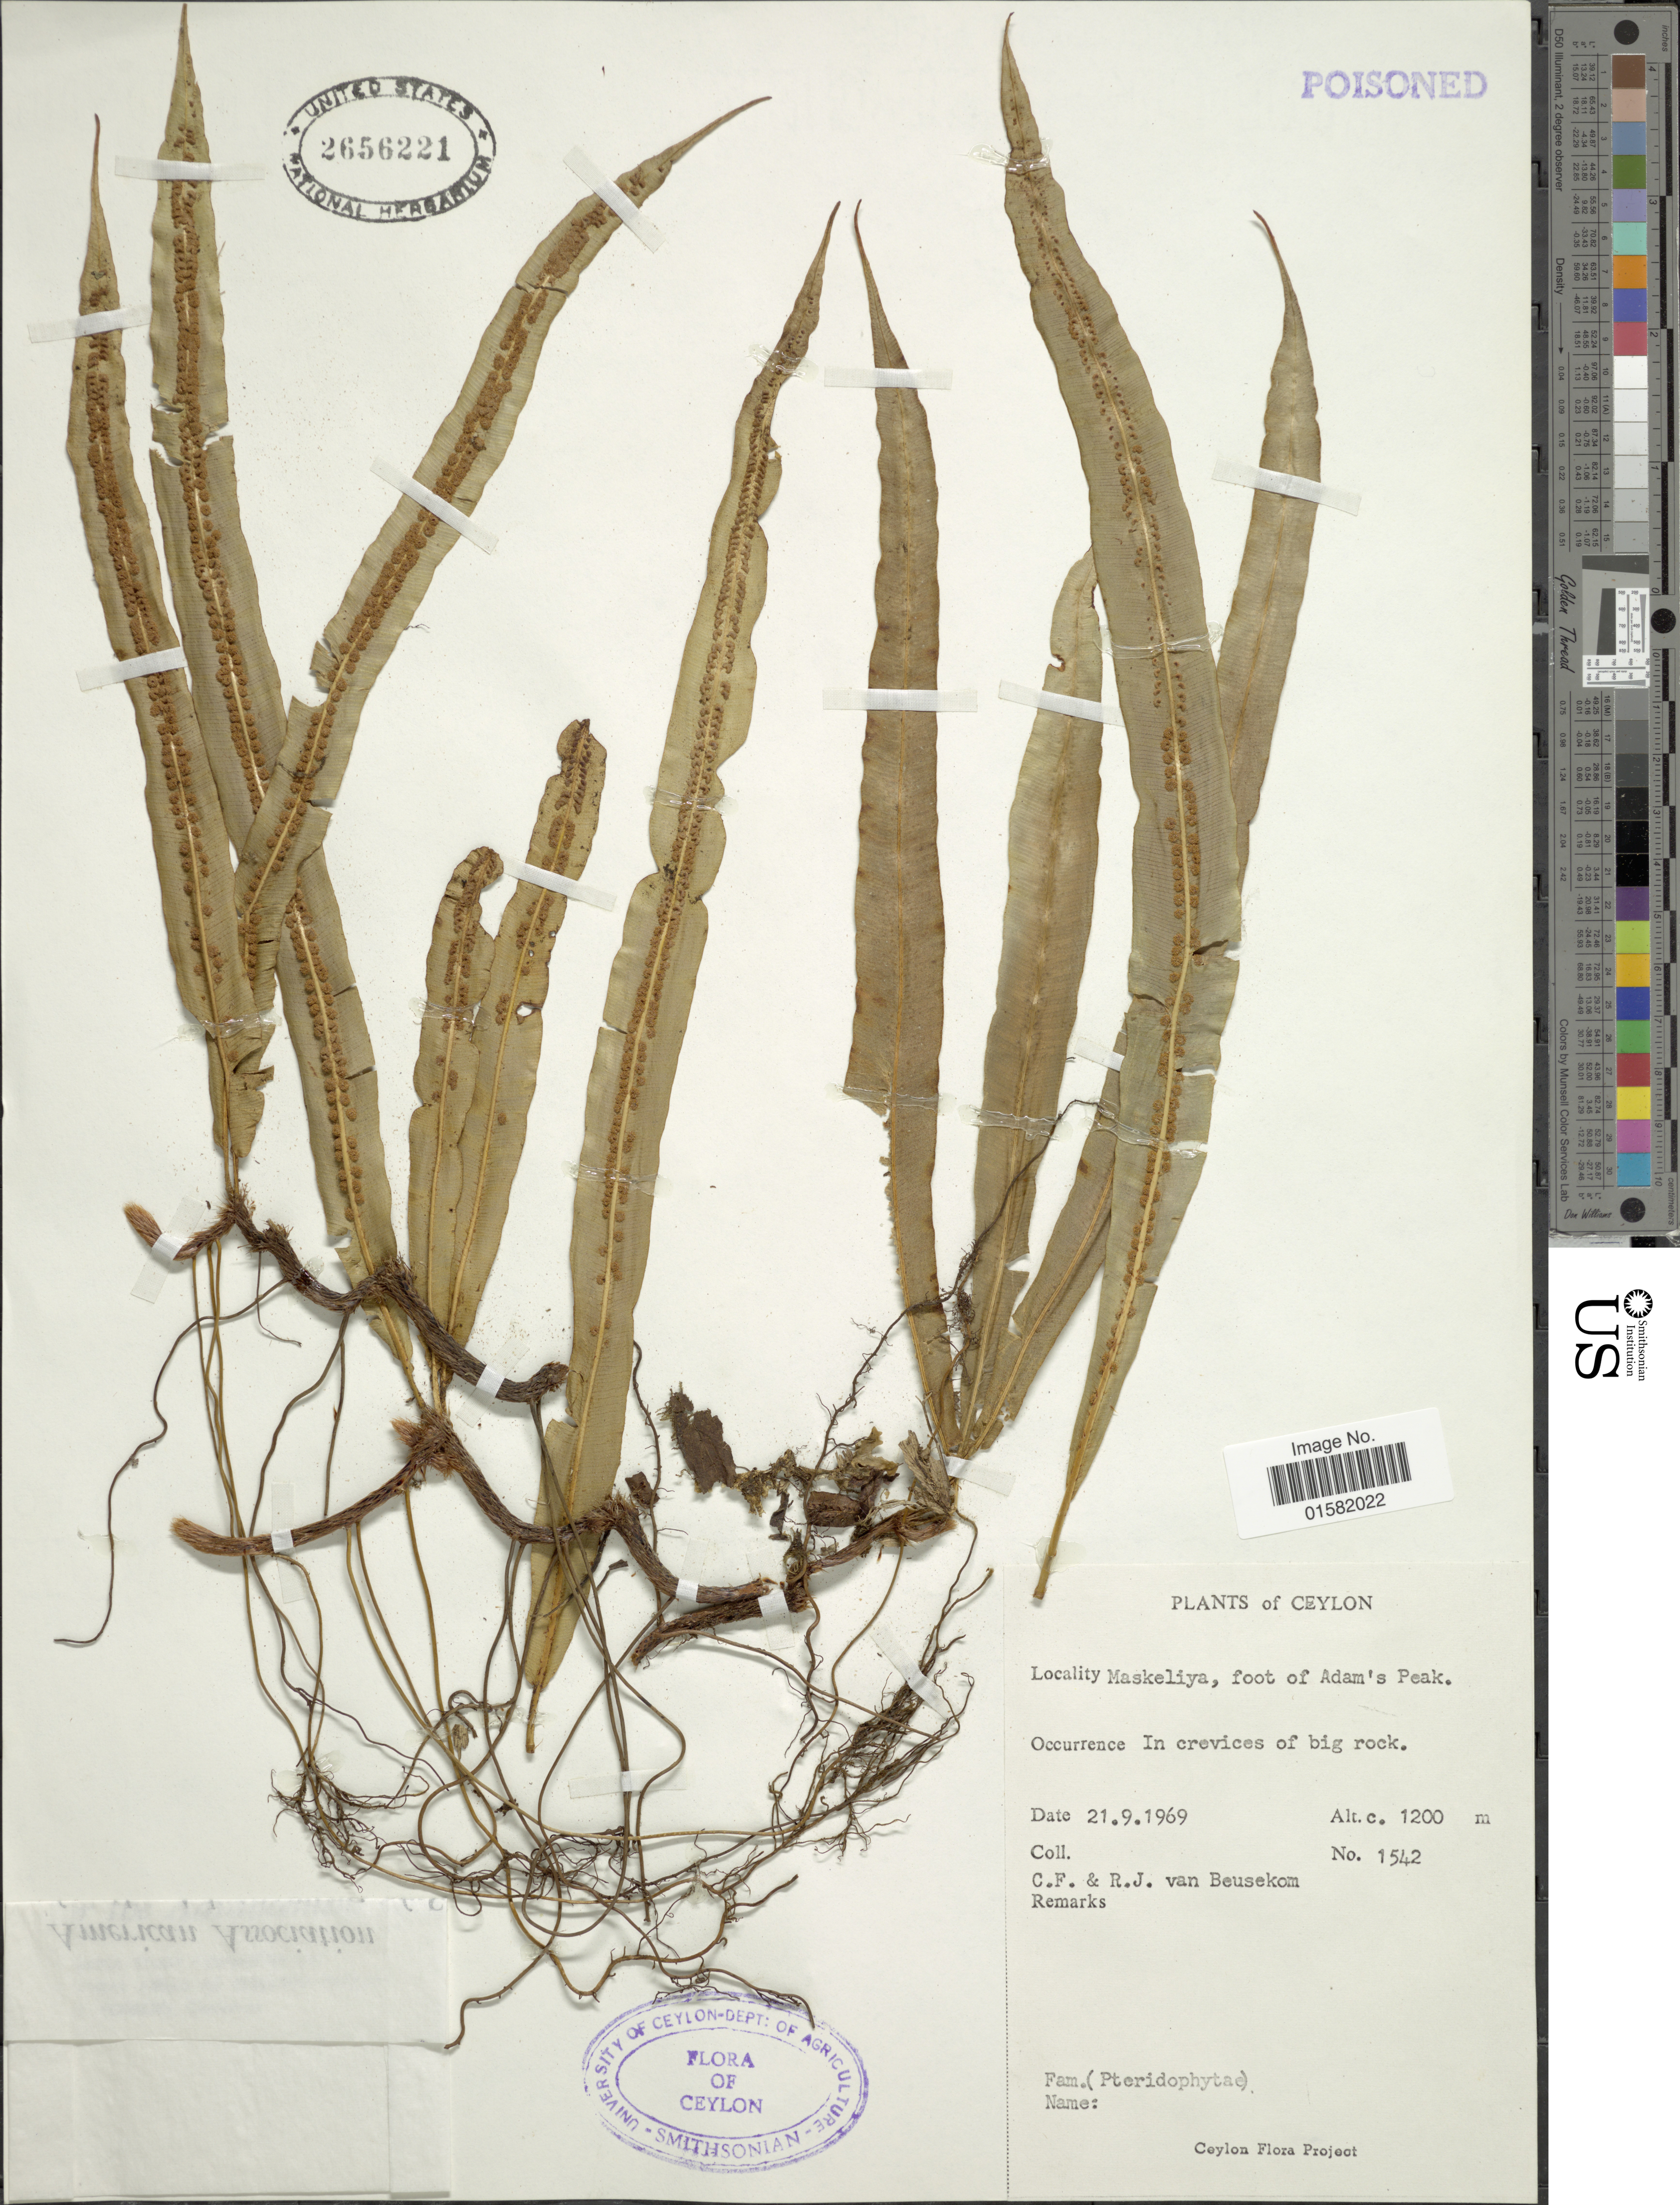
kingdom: Plantae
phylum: Tracheophyta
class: Polypodiopsida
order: Polypodiales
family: Oleandraceae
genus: Oleandra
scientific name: Oleandra sp.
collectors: C. F. Beusekom & R. Van Beusekom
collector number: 1542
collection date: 1969-09-21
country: Sri Lanka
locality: Ceylon, Maskeliya, foot of Adam's Peak.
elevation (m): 1200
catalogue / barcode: US 2656221